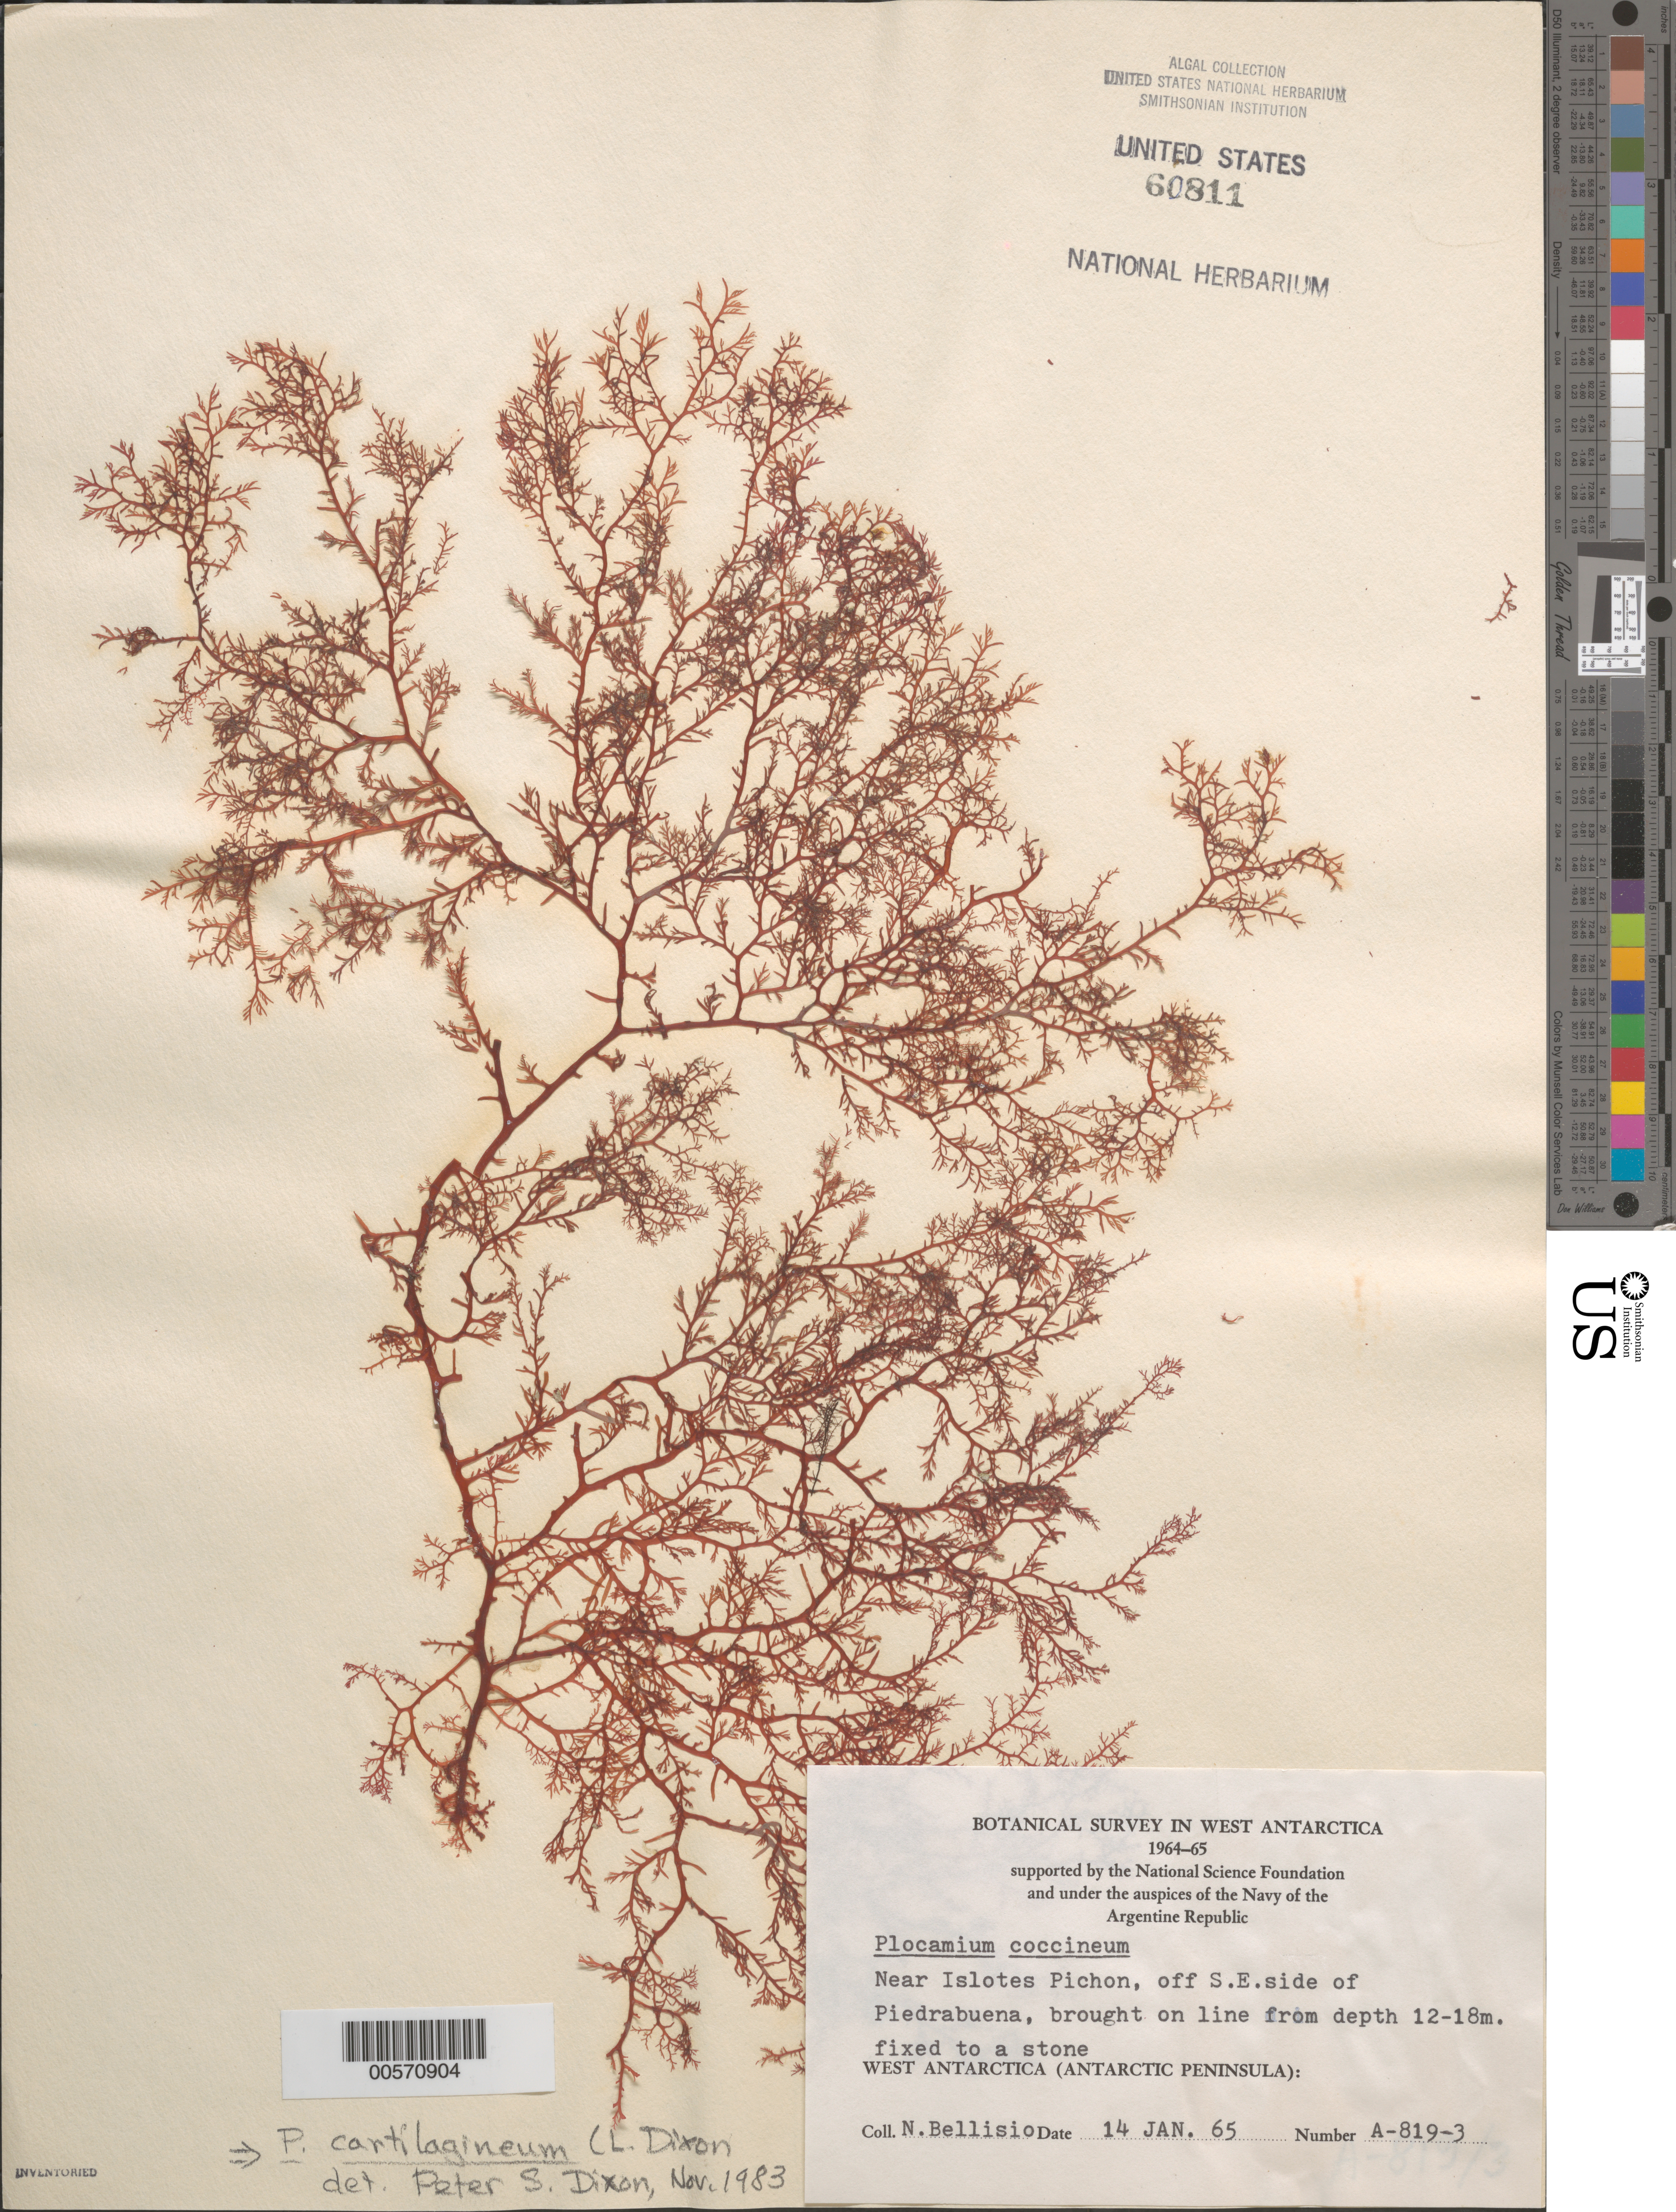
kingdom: Plantae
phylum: Rhodophyta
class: Florideophyceae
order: Plocamiales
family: Plocamiaceae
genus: Plocamium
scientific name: Plocamium cartilagineum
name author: (L.) P.S. Dixon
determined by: Dixon, P. S.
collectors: N. Bellisio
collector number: A-819-3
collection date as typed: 14 Jan 1965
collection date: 1965-01-14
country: Antarctica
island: Melchior Islands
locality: Off Eta Island, near Islotes Pichon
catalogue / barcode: US 60811